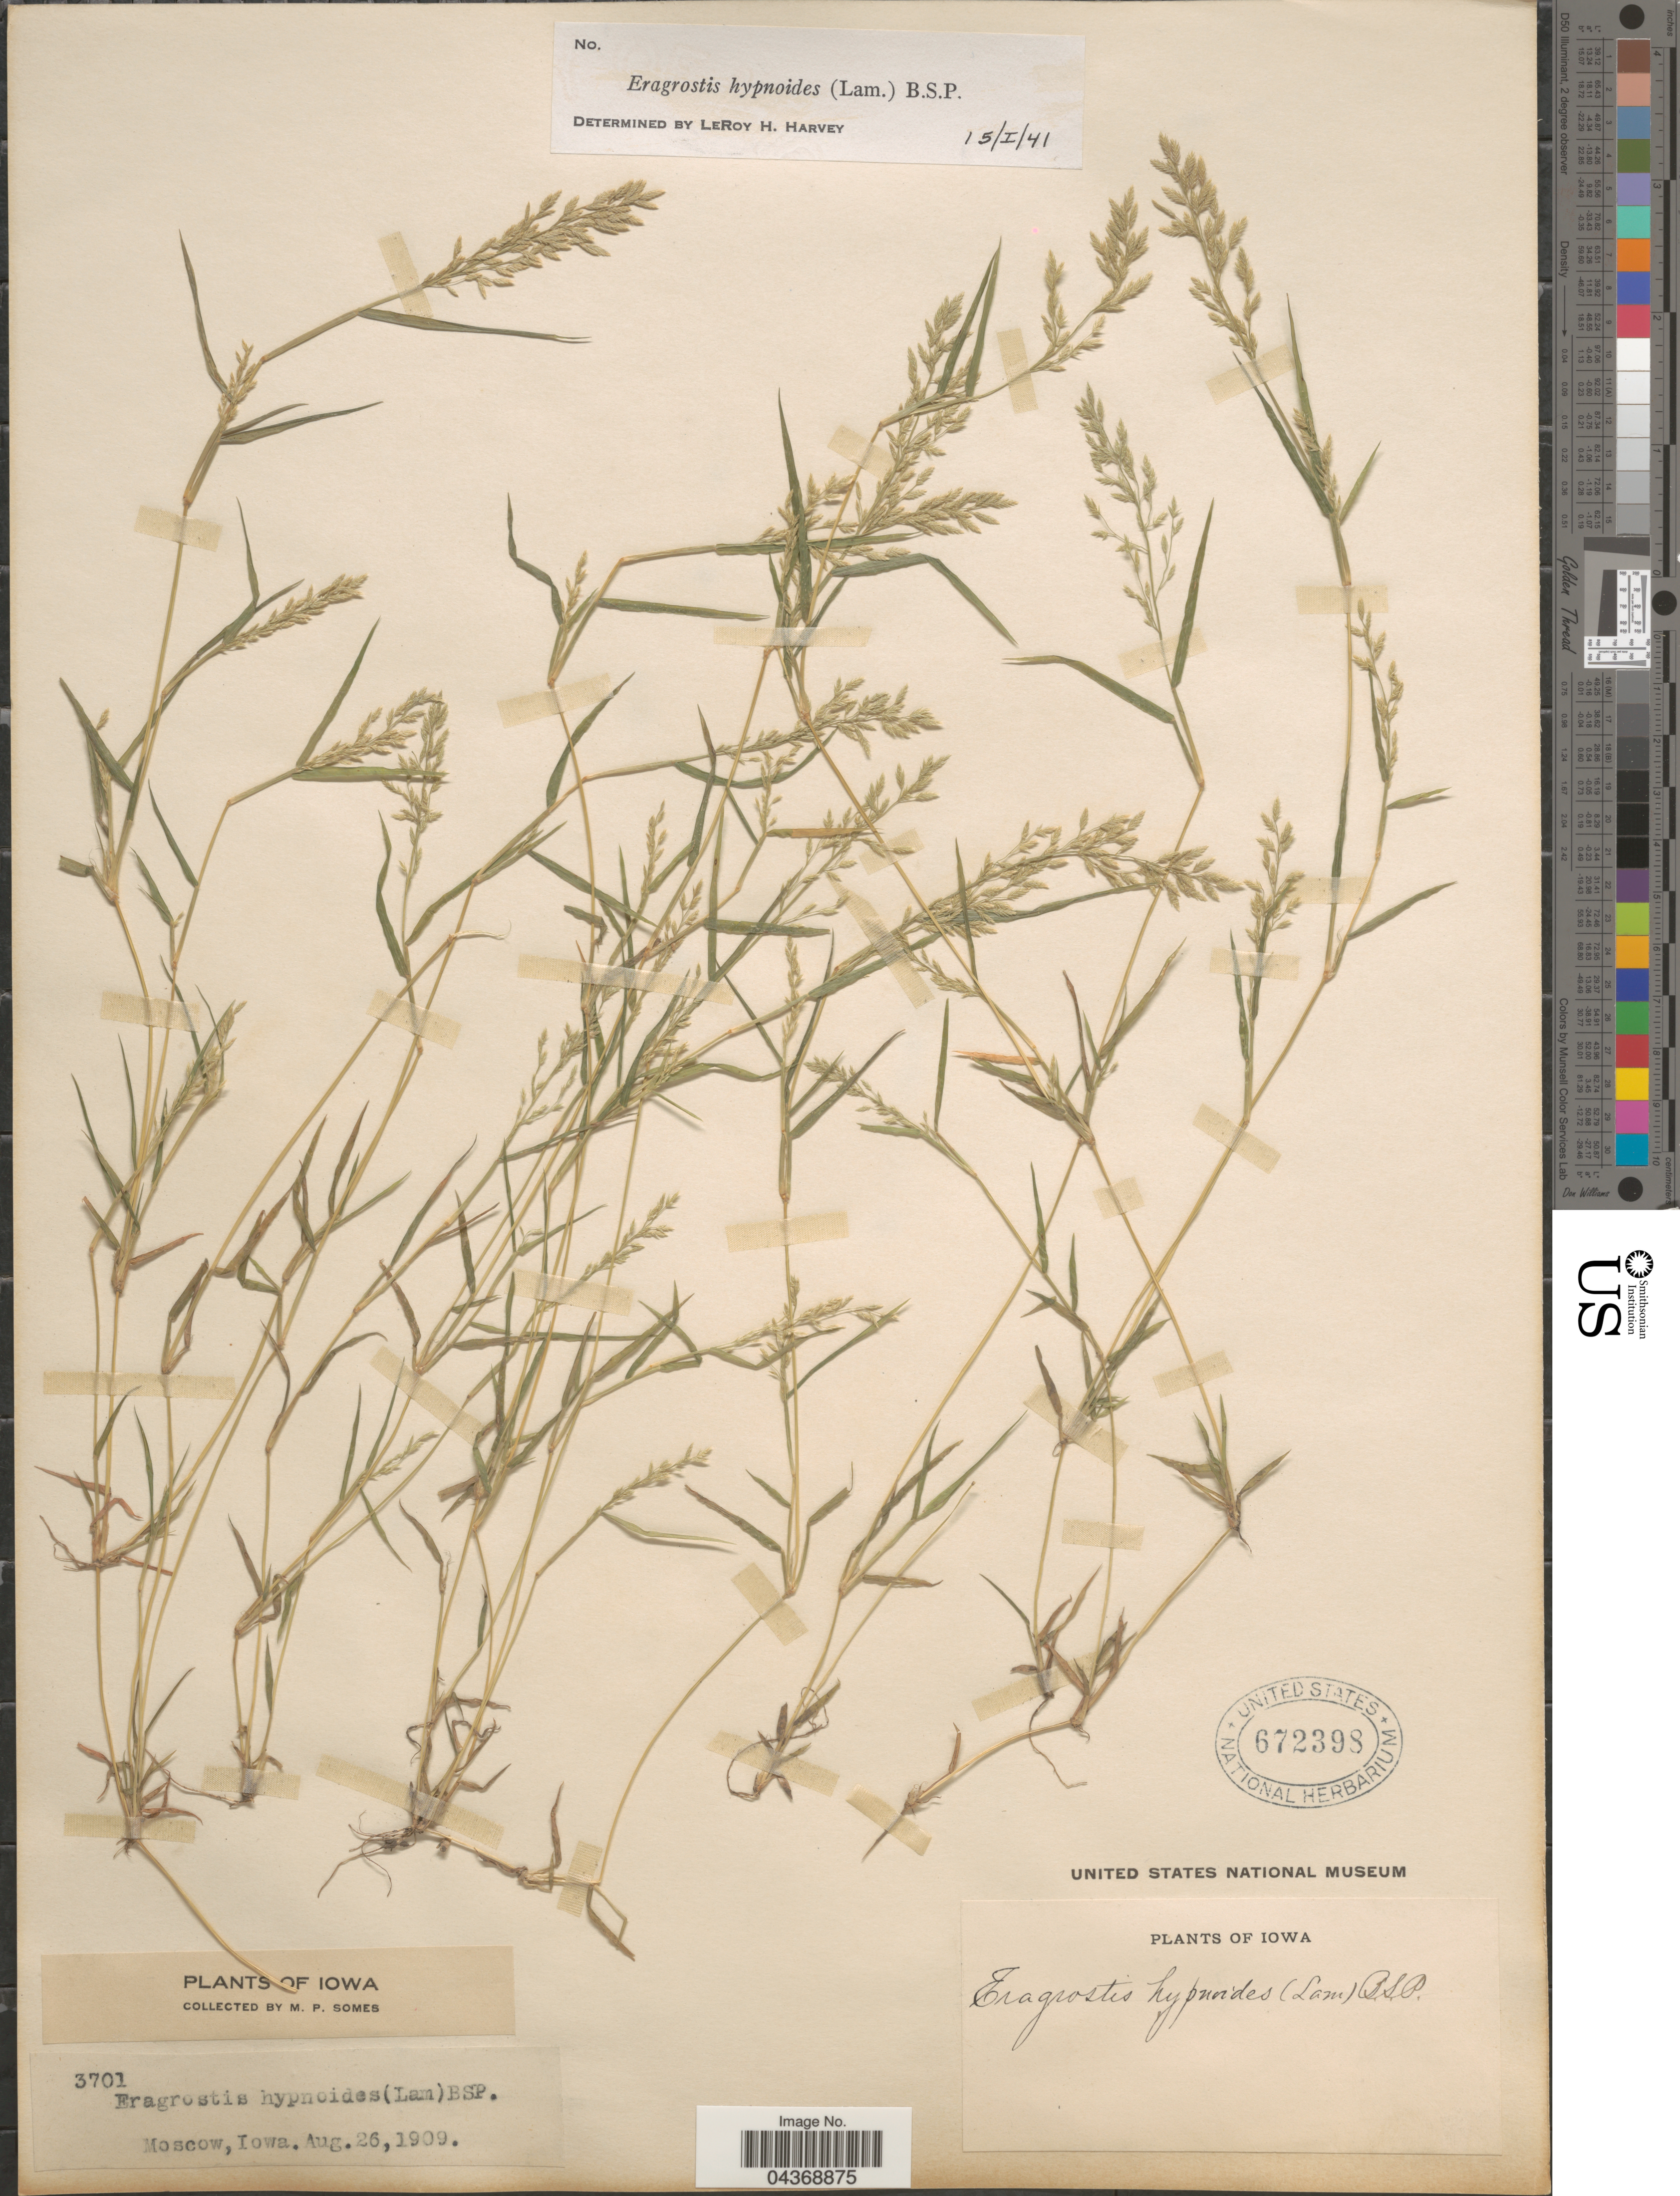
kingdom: Plantae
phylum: Tracheophyta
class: Liliopsida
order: Poales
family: Poaceae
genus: Eragrostis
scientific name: Eragrostis hypnoides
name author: (Lam.) Britton, Stearns & Poggenb.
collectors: M. Somes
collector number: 3701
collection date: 1909-08-26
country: United States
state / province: Iowa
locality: Moscow.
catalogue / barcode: US 672398